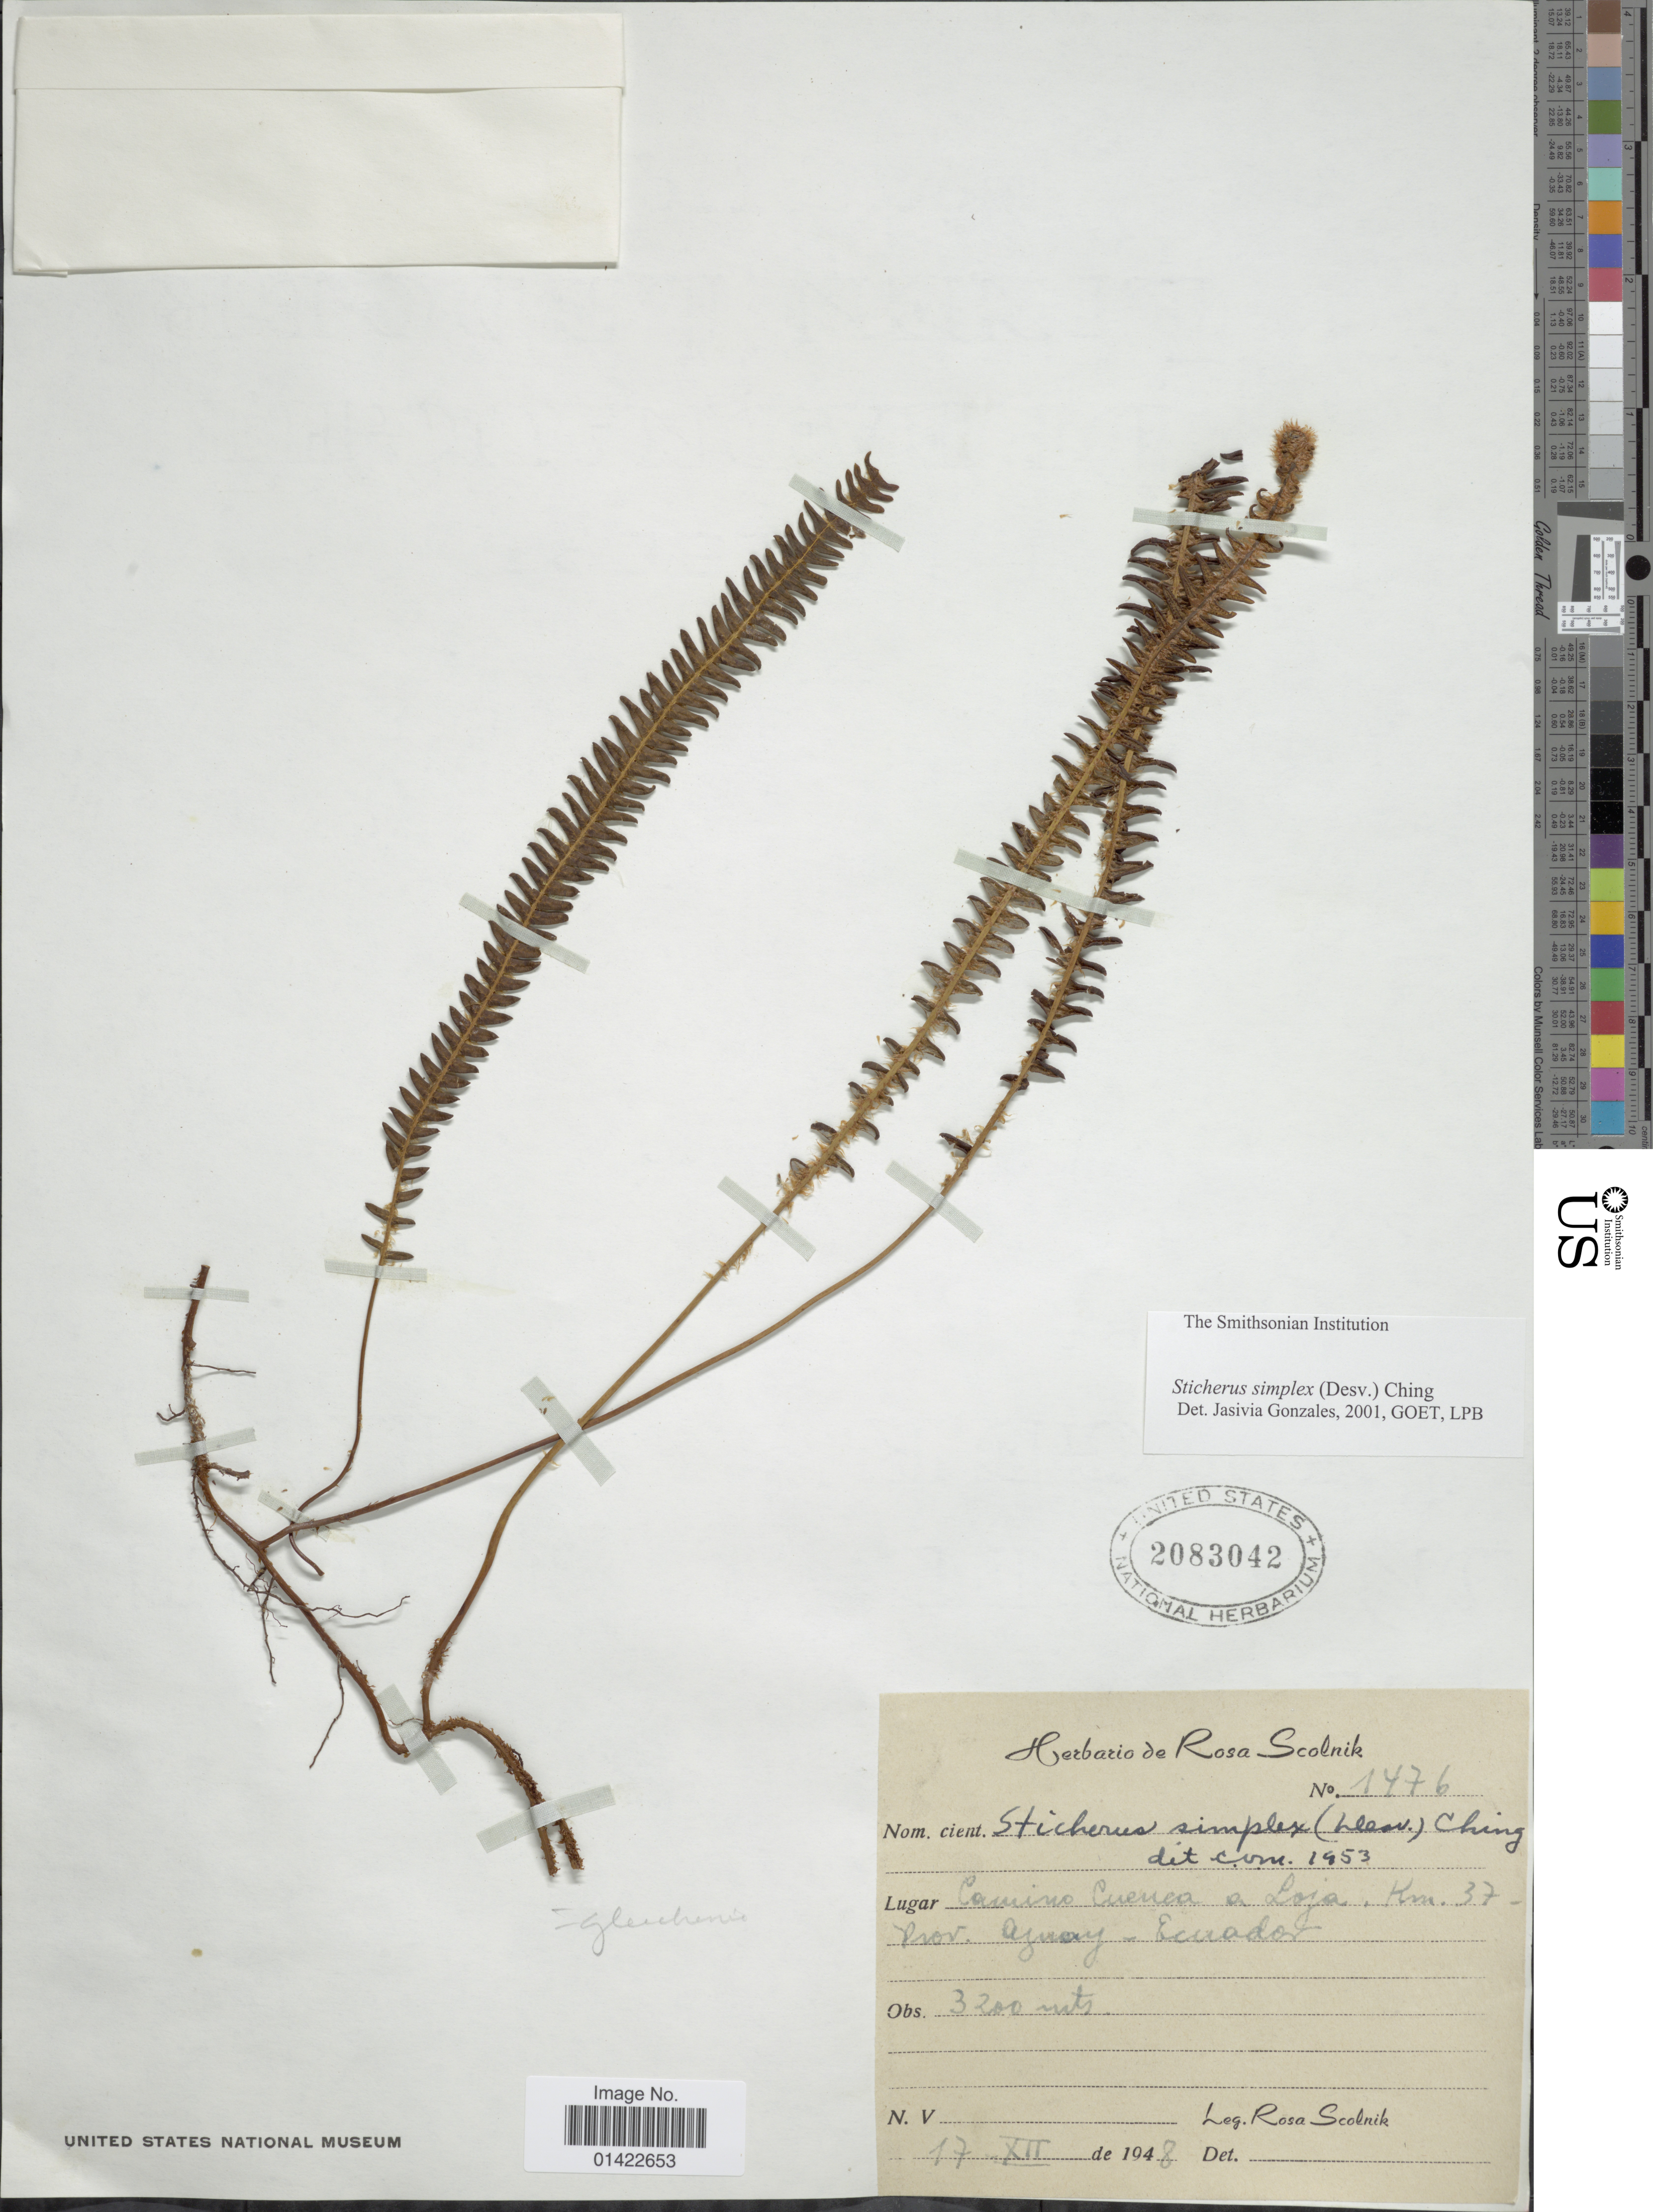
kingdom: Plantae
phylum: Tracheophyta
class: Polypodiopsida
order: Gleicheniales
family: Gleicheniaceae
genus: Sticherus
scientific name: Sticherus simplex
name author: (Desv.) Ching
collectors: R. Scolnik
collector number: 1476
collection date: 1948-12-17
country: Ecuador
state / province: Azuay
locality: Camino Cuenca en Loja. Km. 37.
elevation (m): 3200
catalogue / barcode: US 2083042